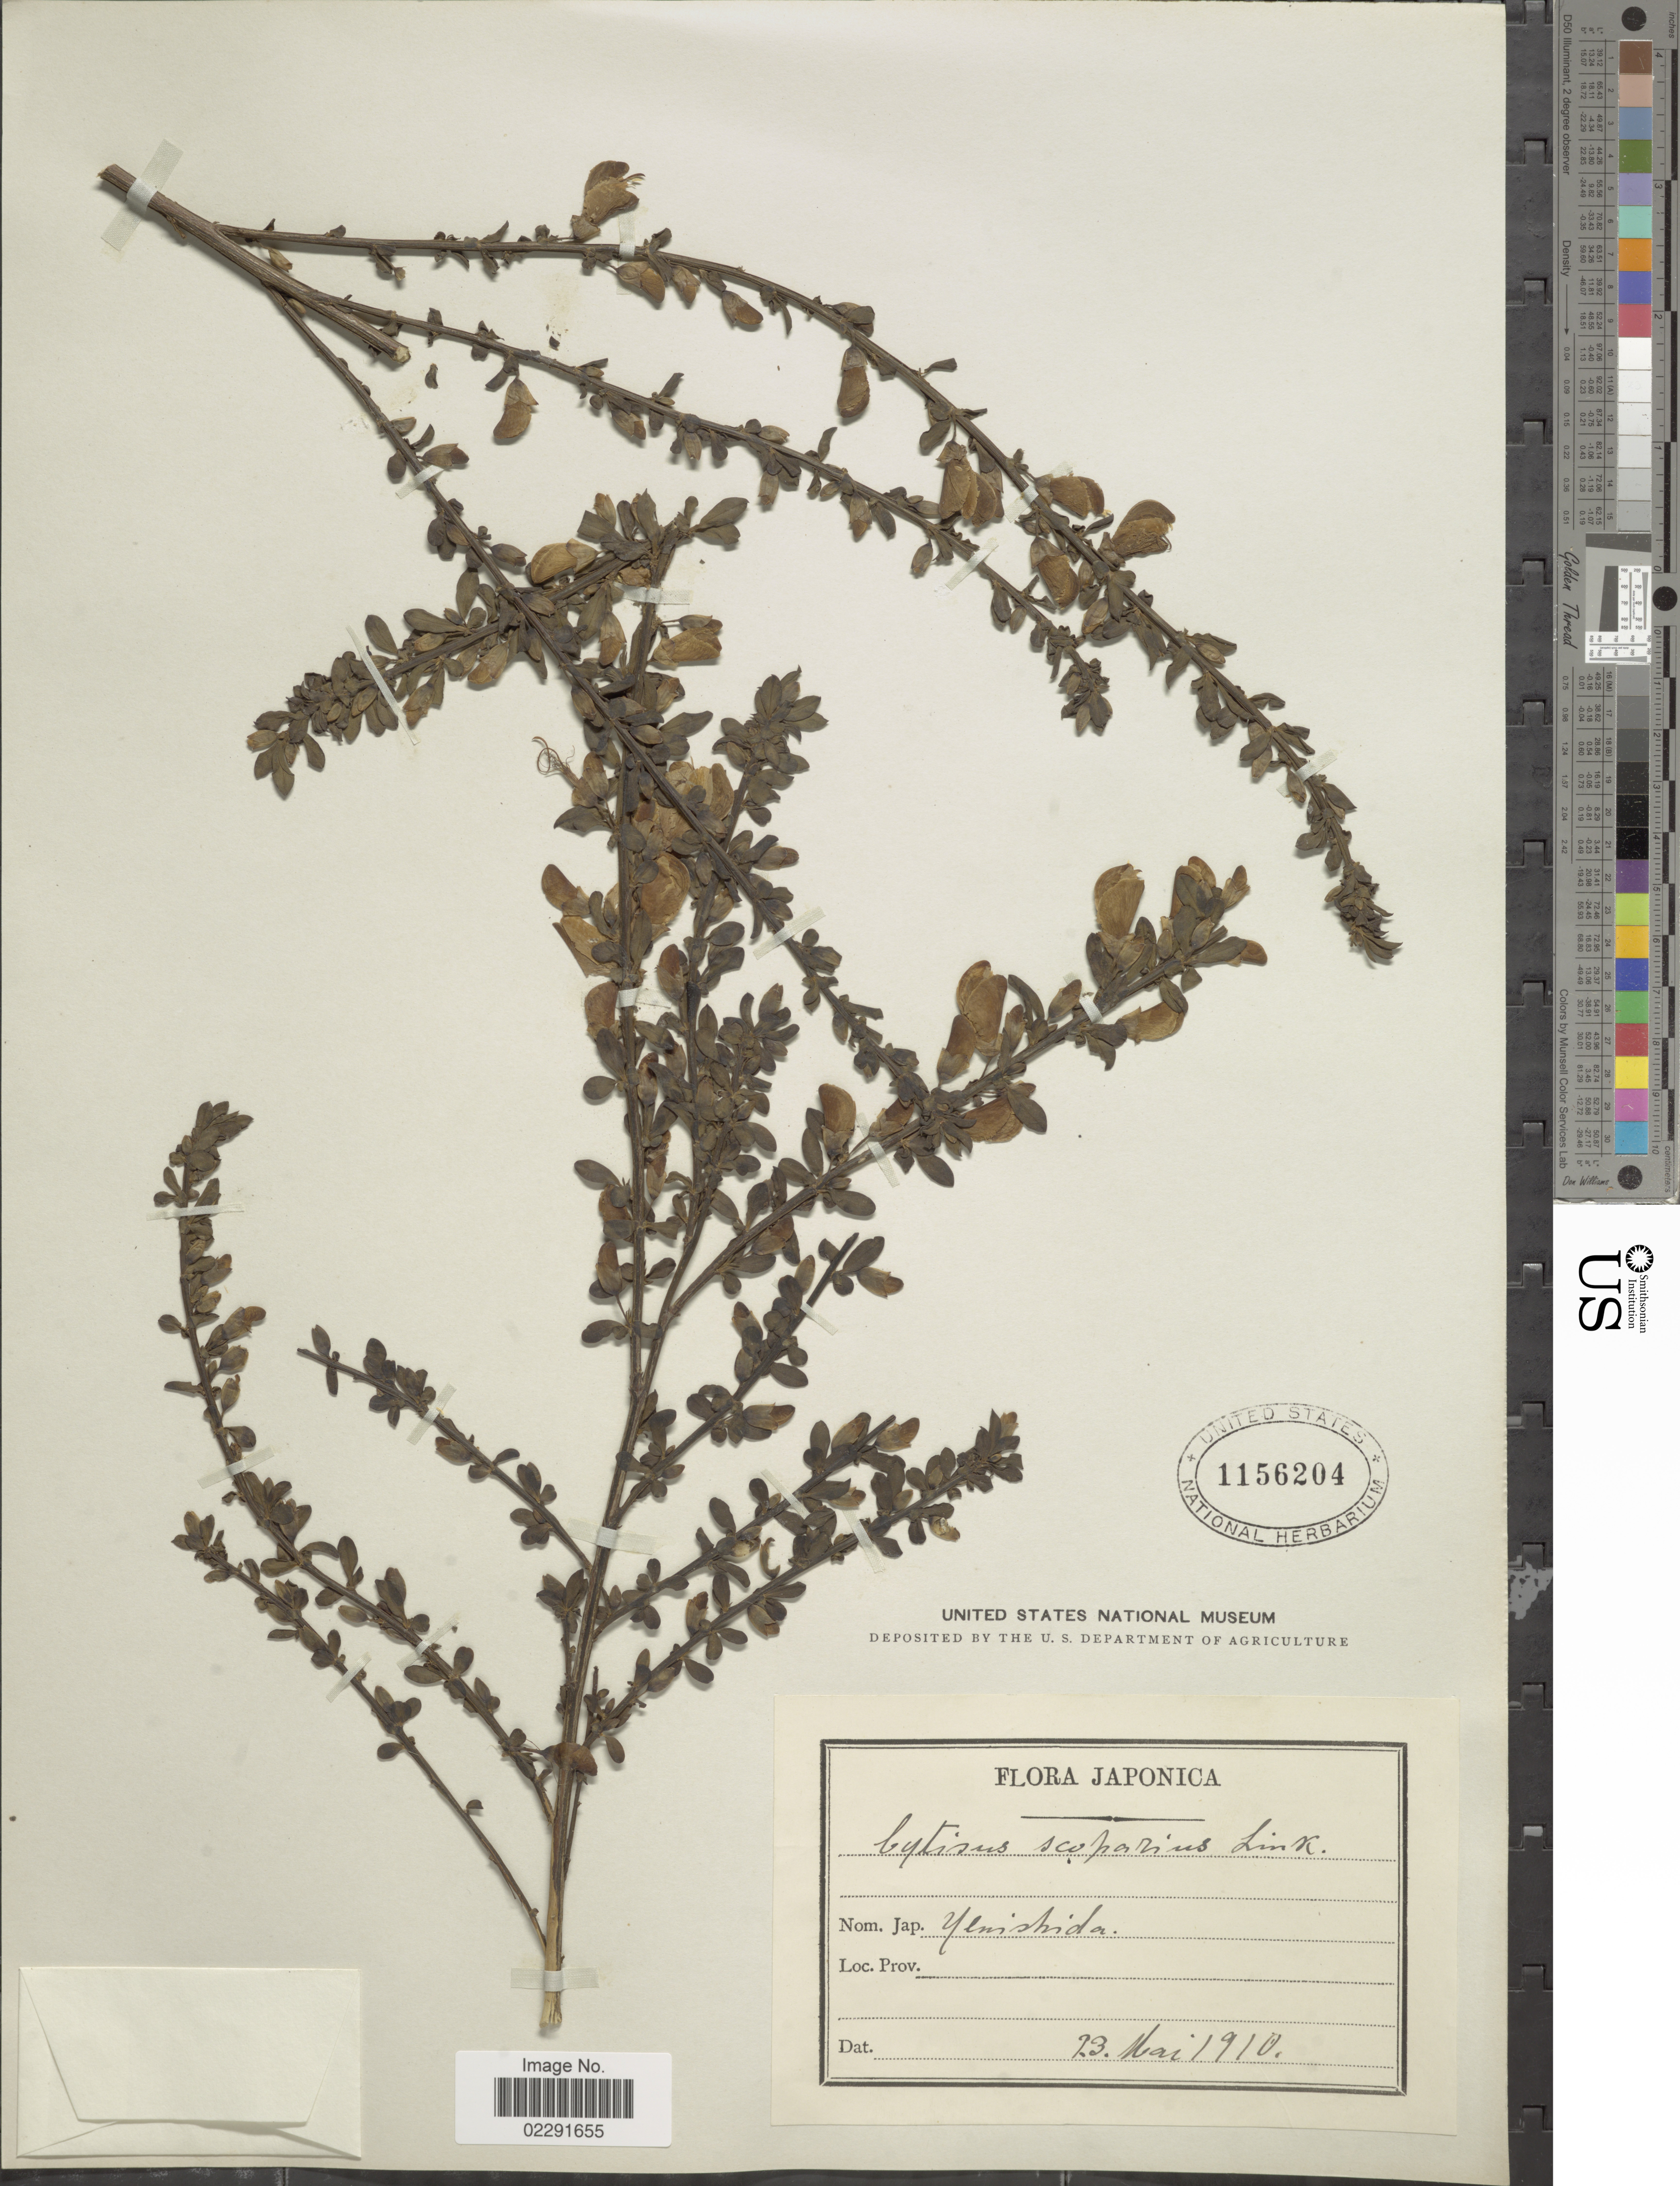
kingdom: Plantae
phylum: Tracheophyta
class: Magnoliopsida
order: Fabales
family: Fabaceae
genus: Cytisus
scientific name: Cytisus scoparius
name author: (L.) Link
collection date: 1910-05-23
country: Japan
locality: Japonica.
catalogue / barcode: US 1156204